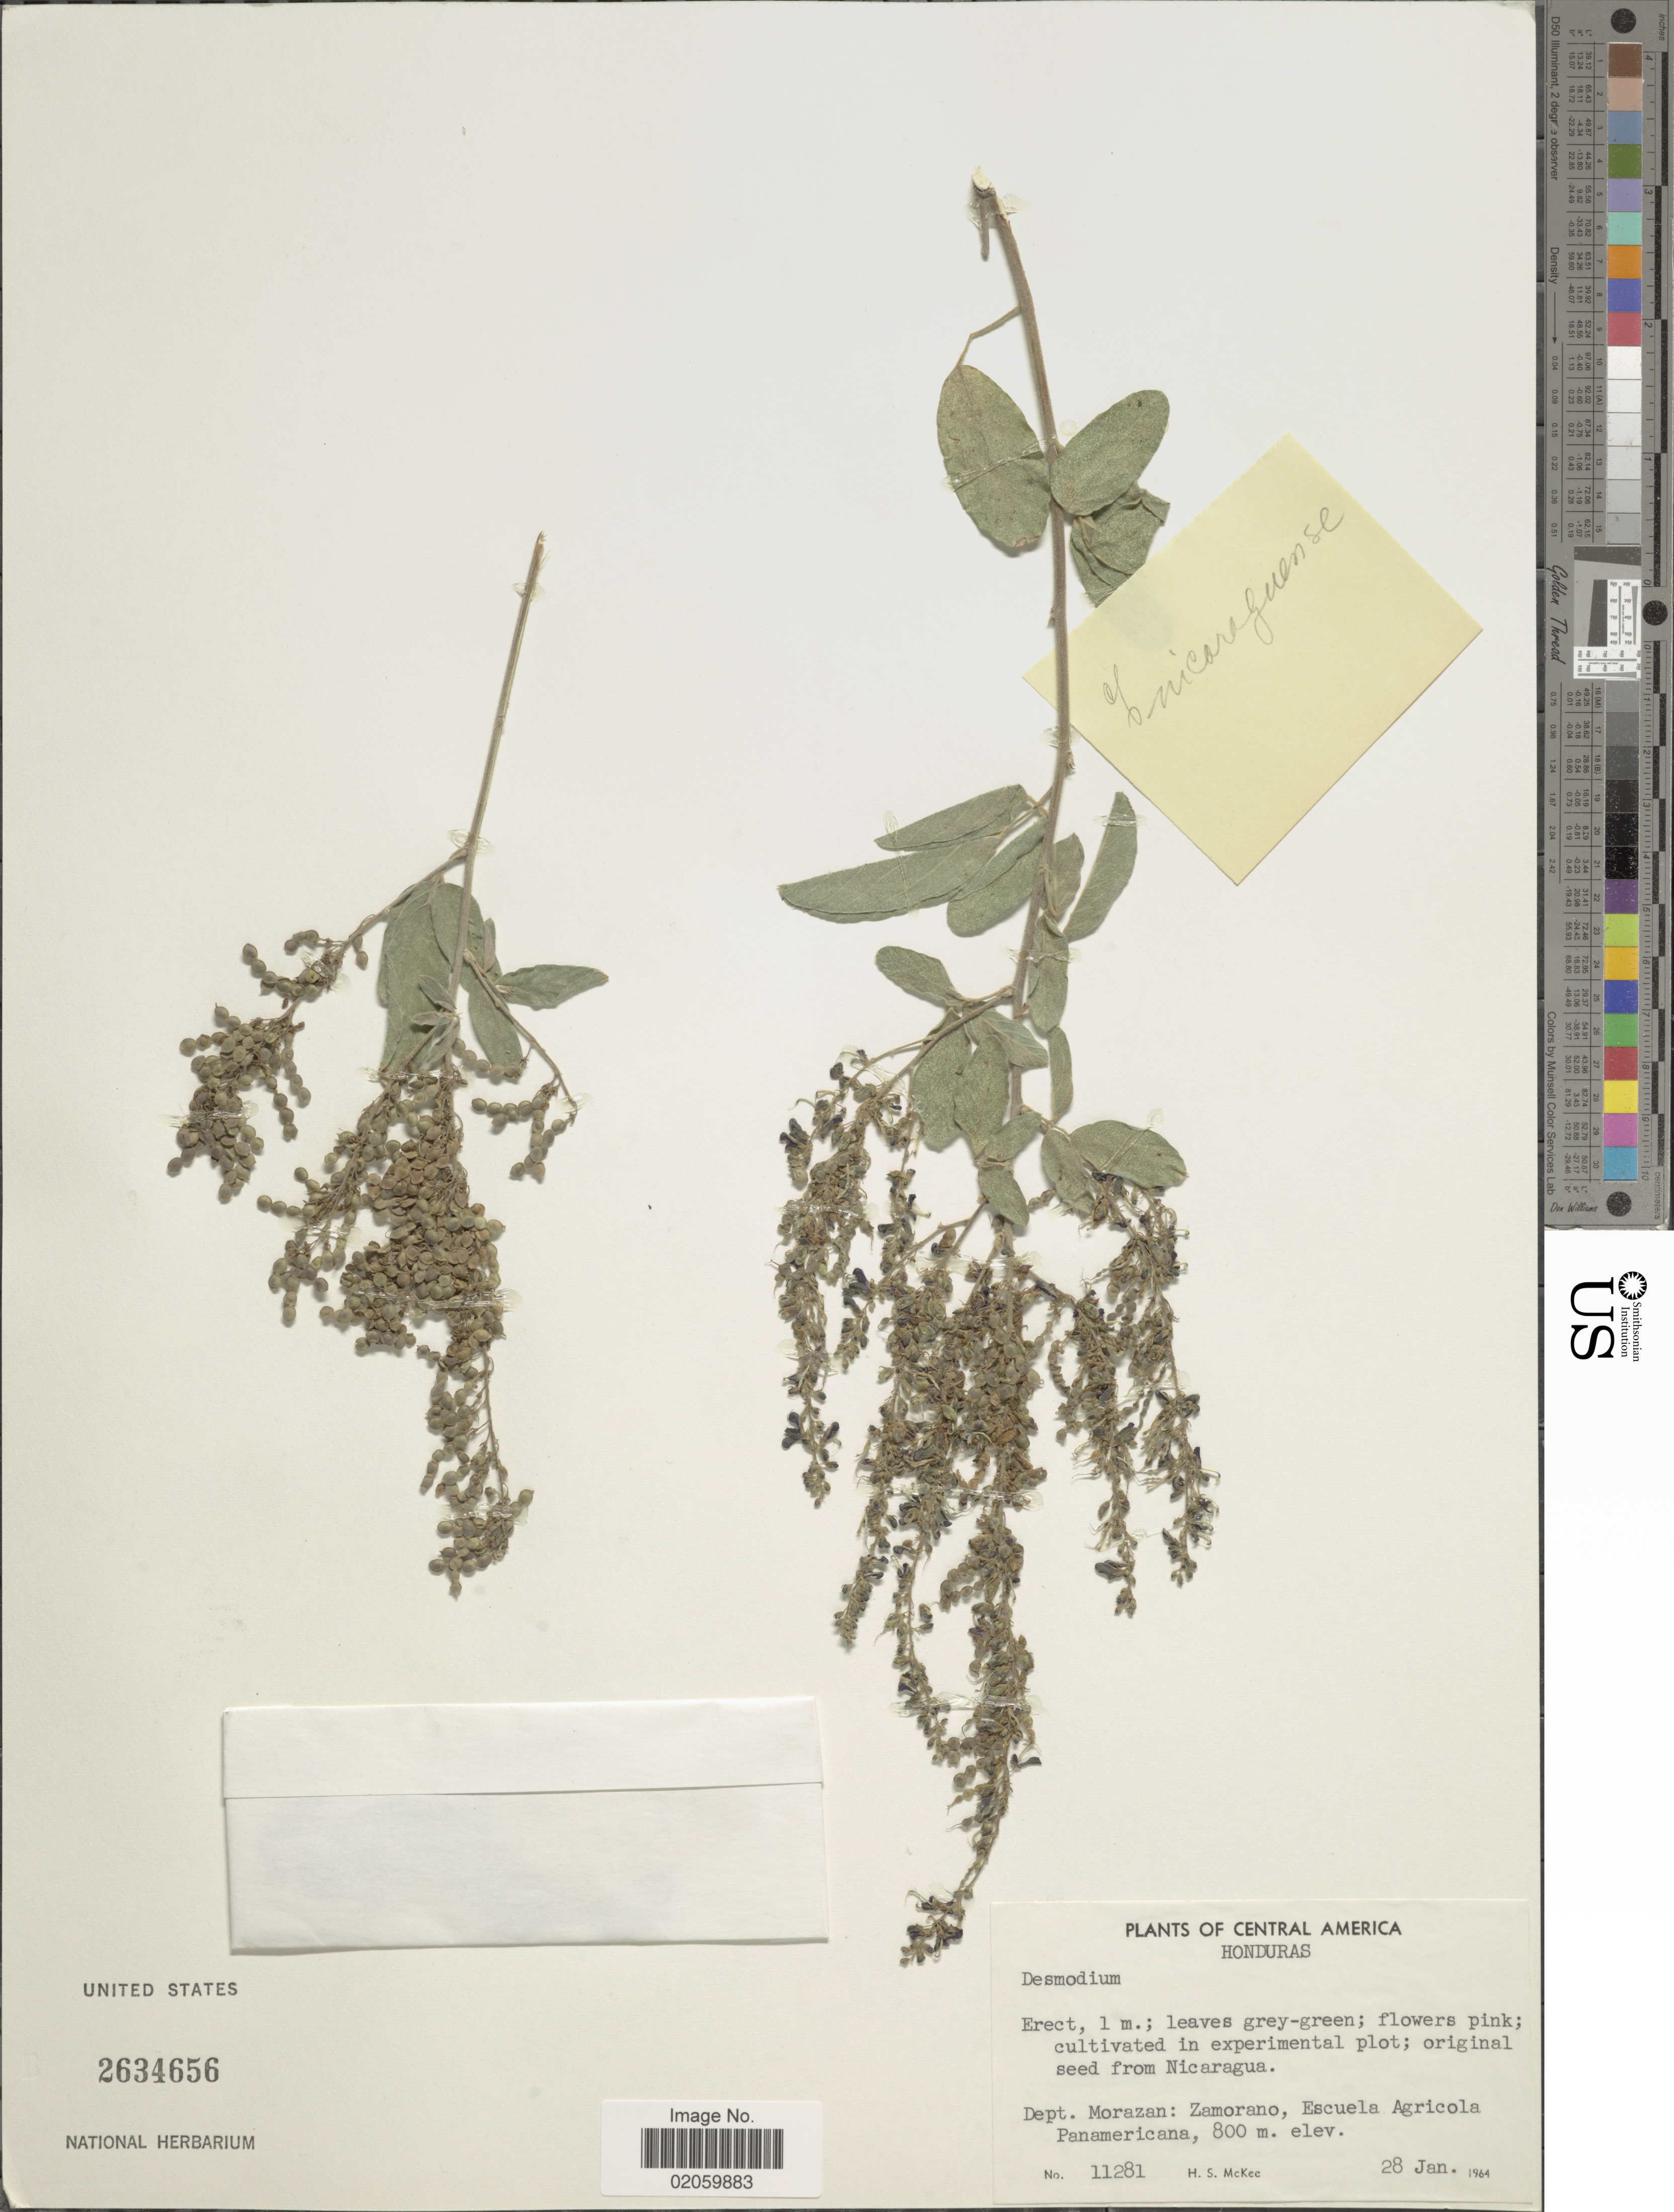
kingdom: Plantae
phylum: Tracheophyta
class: Magnoliopsida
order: Fabales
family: Fabaceae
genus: Desmodium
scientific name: Desmodium nicaraguense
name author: Oerst.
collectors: H. S. McKee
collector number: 11281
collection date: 1964-01-28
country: Honduras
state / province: Fco. Morazán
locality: Zamorano, Escuela Agricola Panamericana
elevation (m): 800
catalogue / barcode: US 2634656